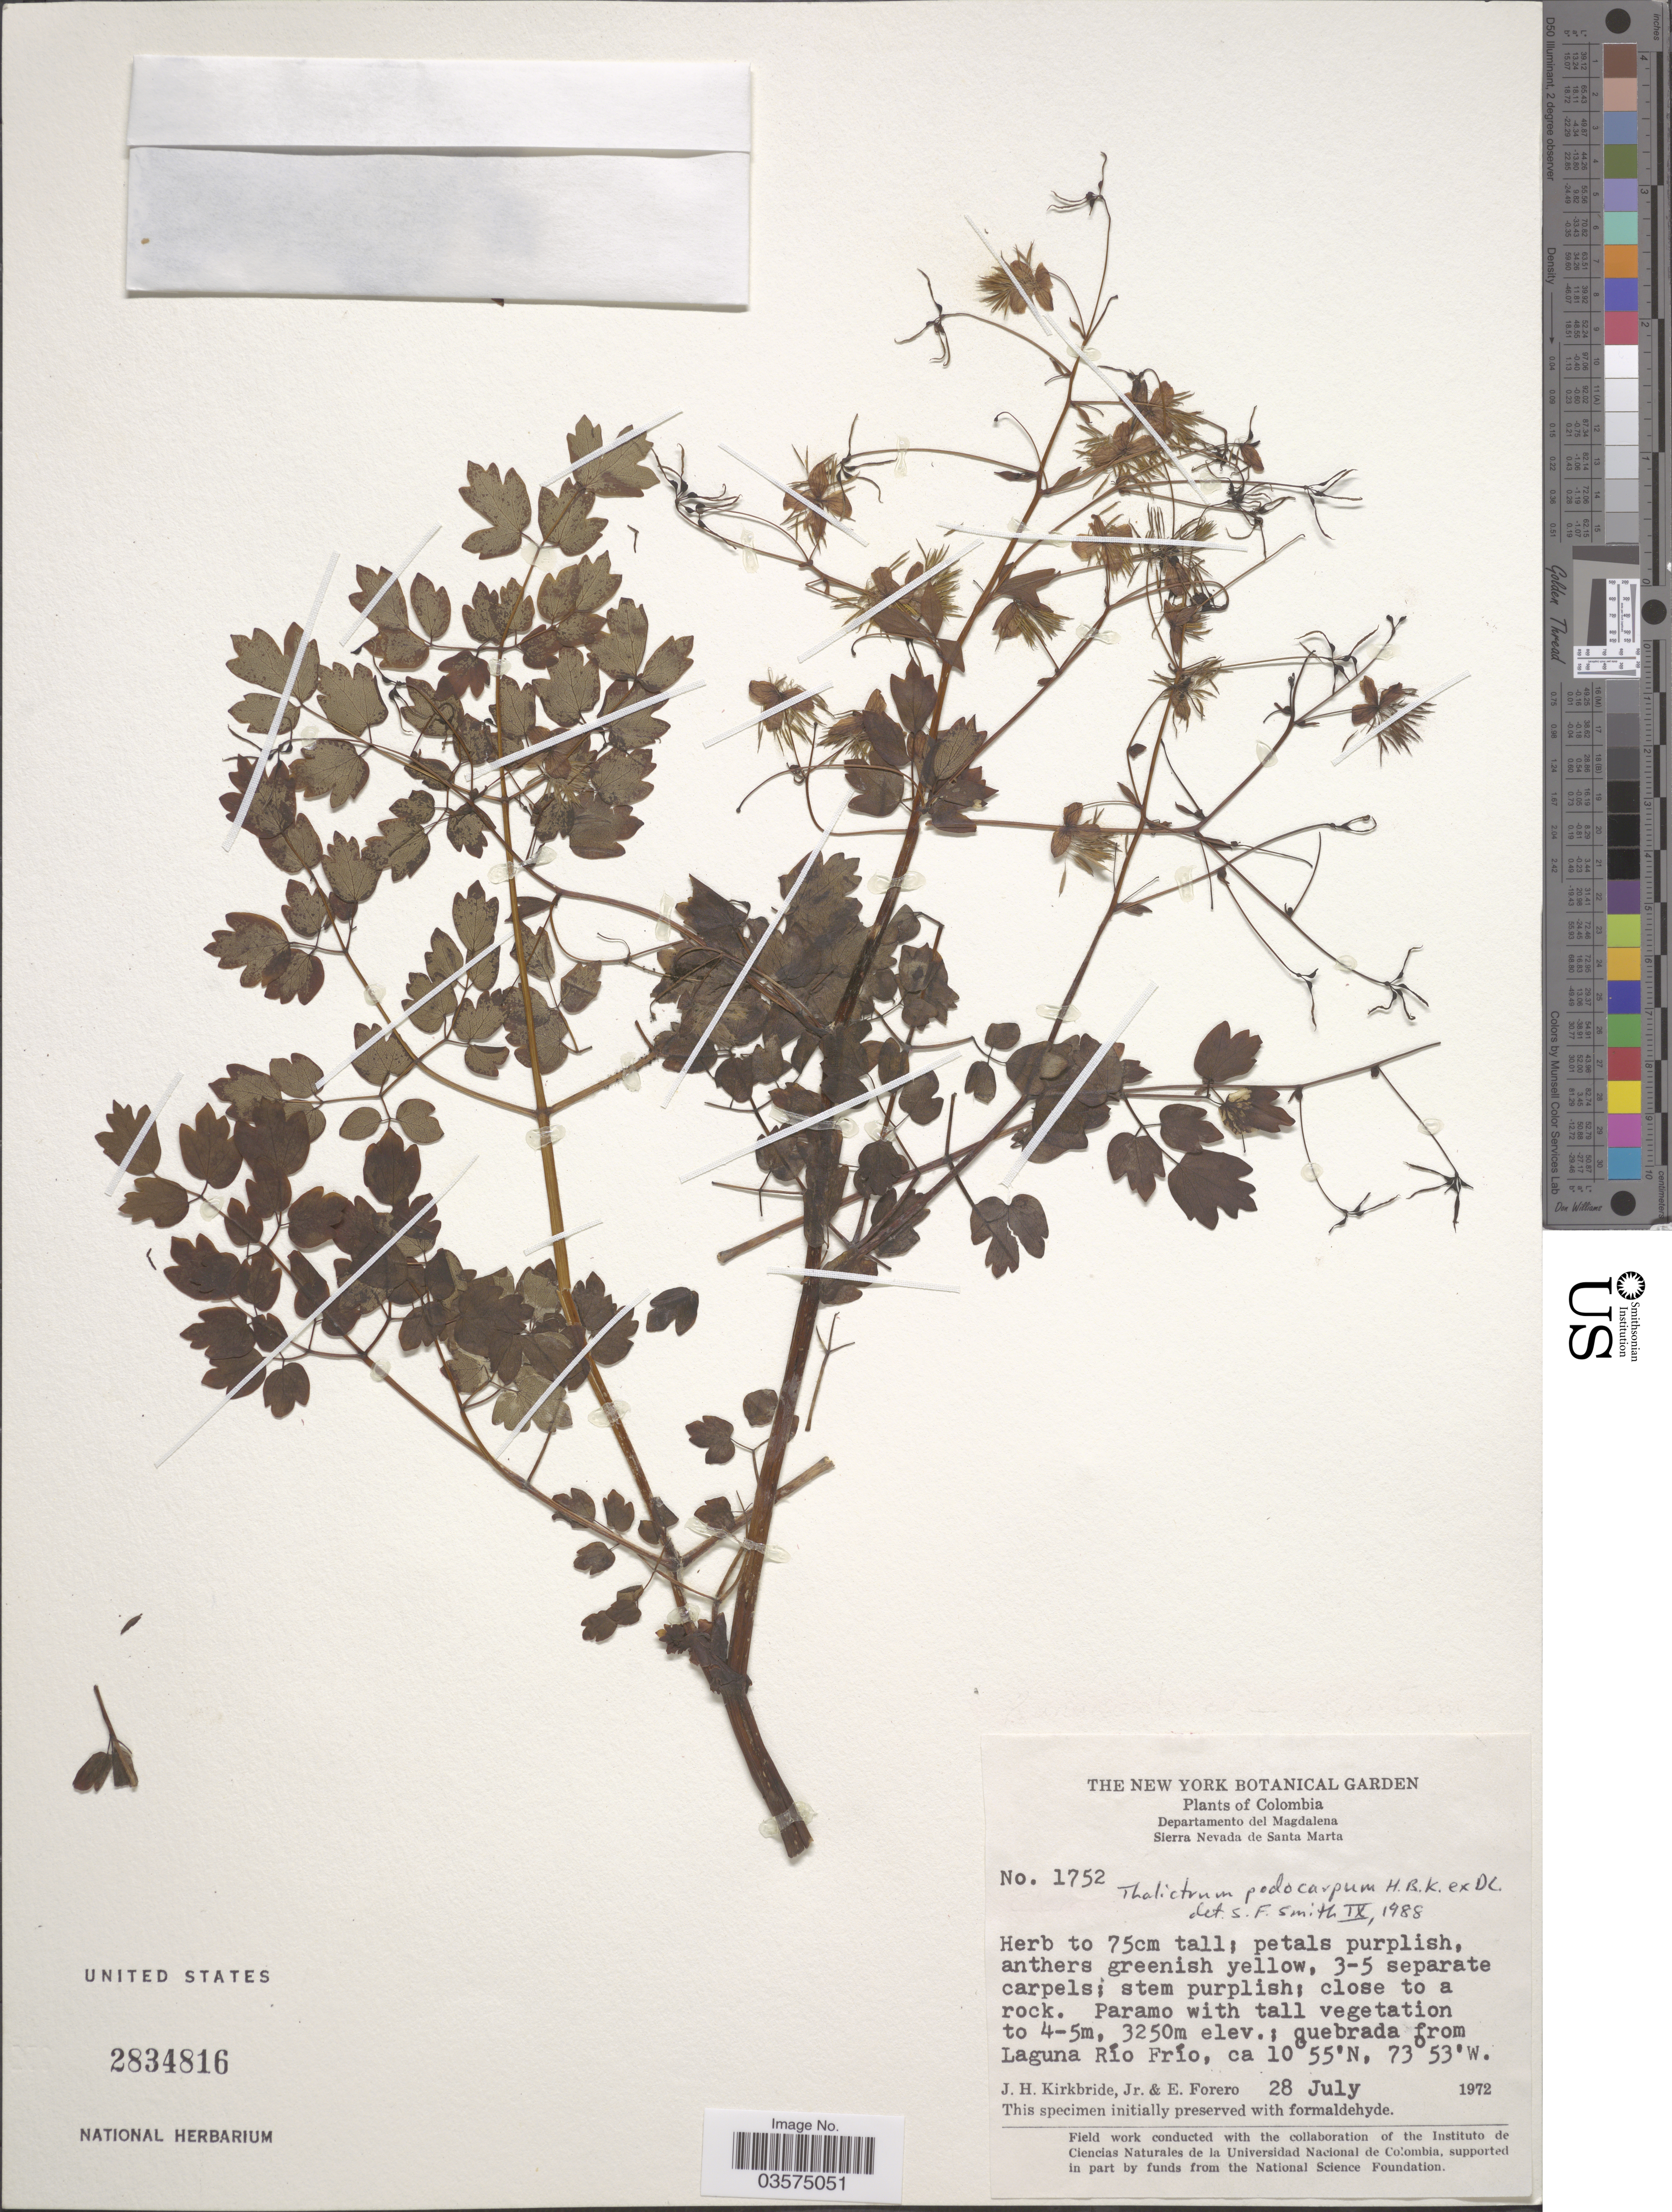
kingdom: Plantae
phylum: Tracheophyta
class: Magnoliopsida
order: Ranunculales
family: Ranunculaceae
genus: Thalictrum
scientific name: Thalictrum podocarpum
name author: Kunth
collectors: J. H. Kirkbride & E. Forero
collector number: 1752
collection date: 1972-07-28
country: Colombia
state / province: Magdalena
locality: Departamento del Magdalena. Sierra Nevada de Santa Marta. Quebrada from Laguna Río Frío.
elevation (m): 3250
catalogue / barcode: US 2834816